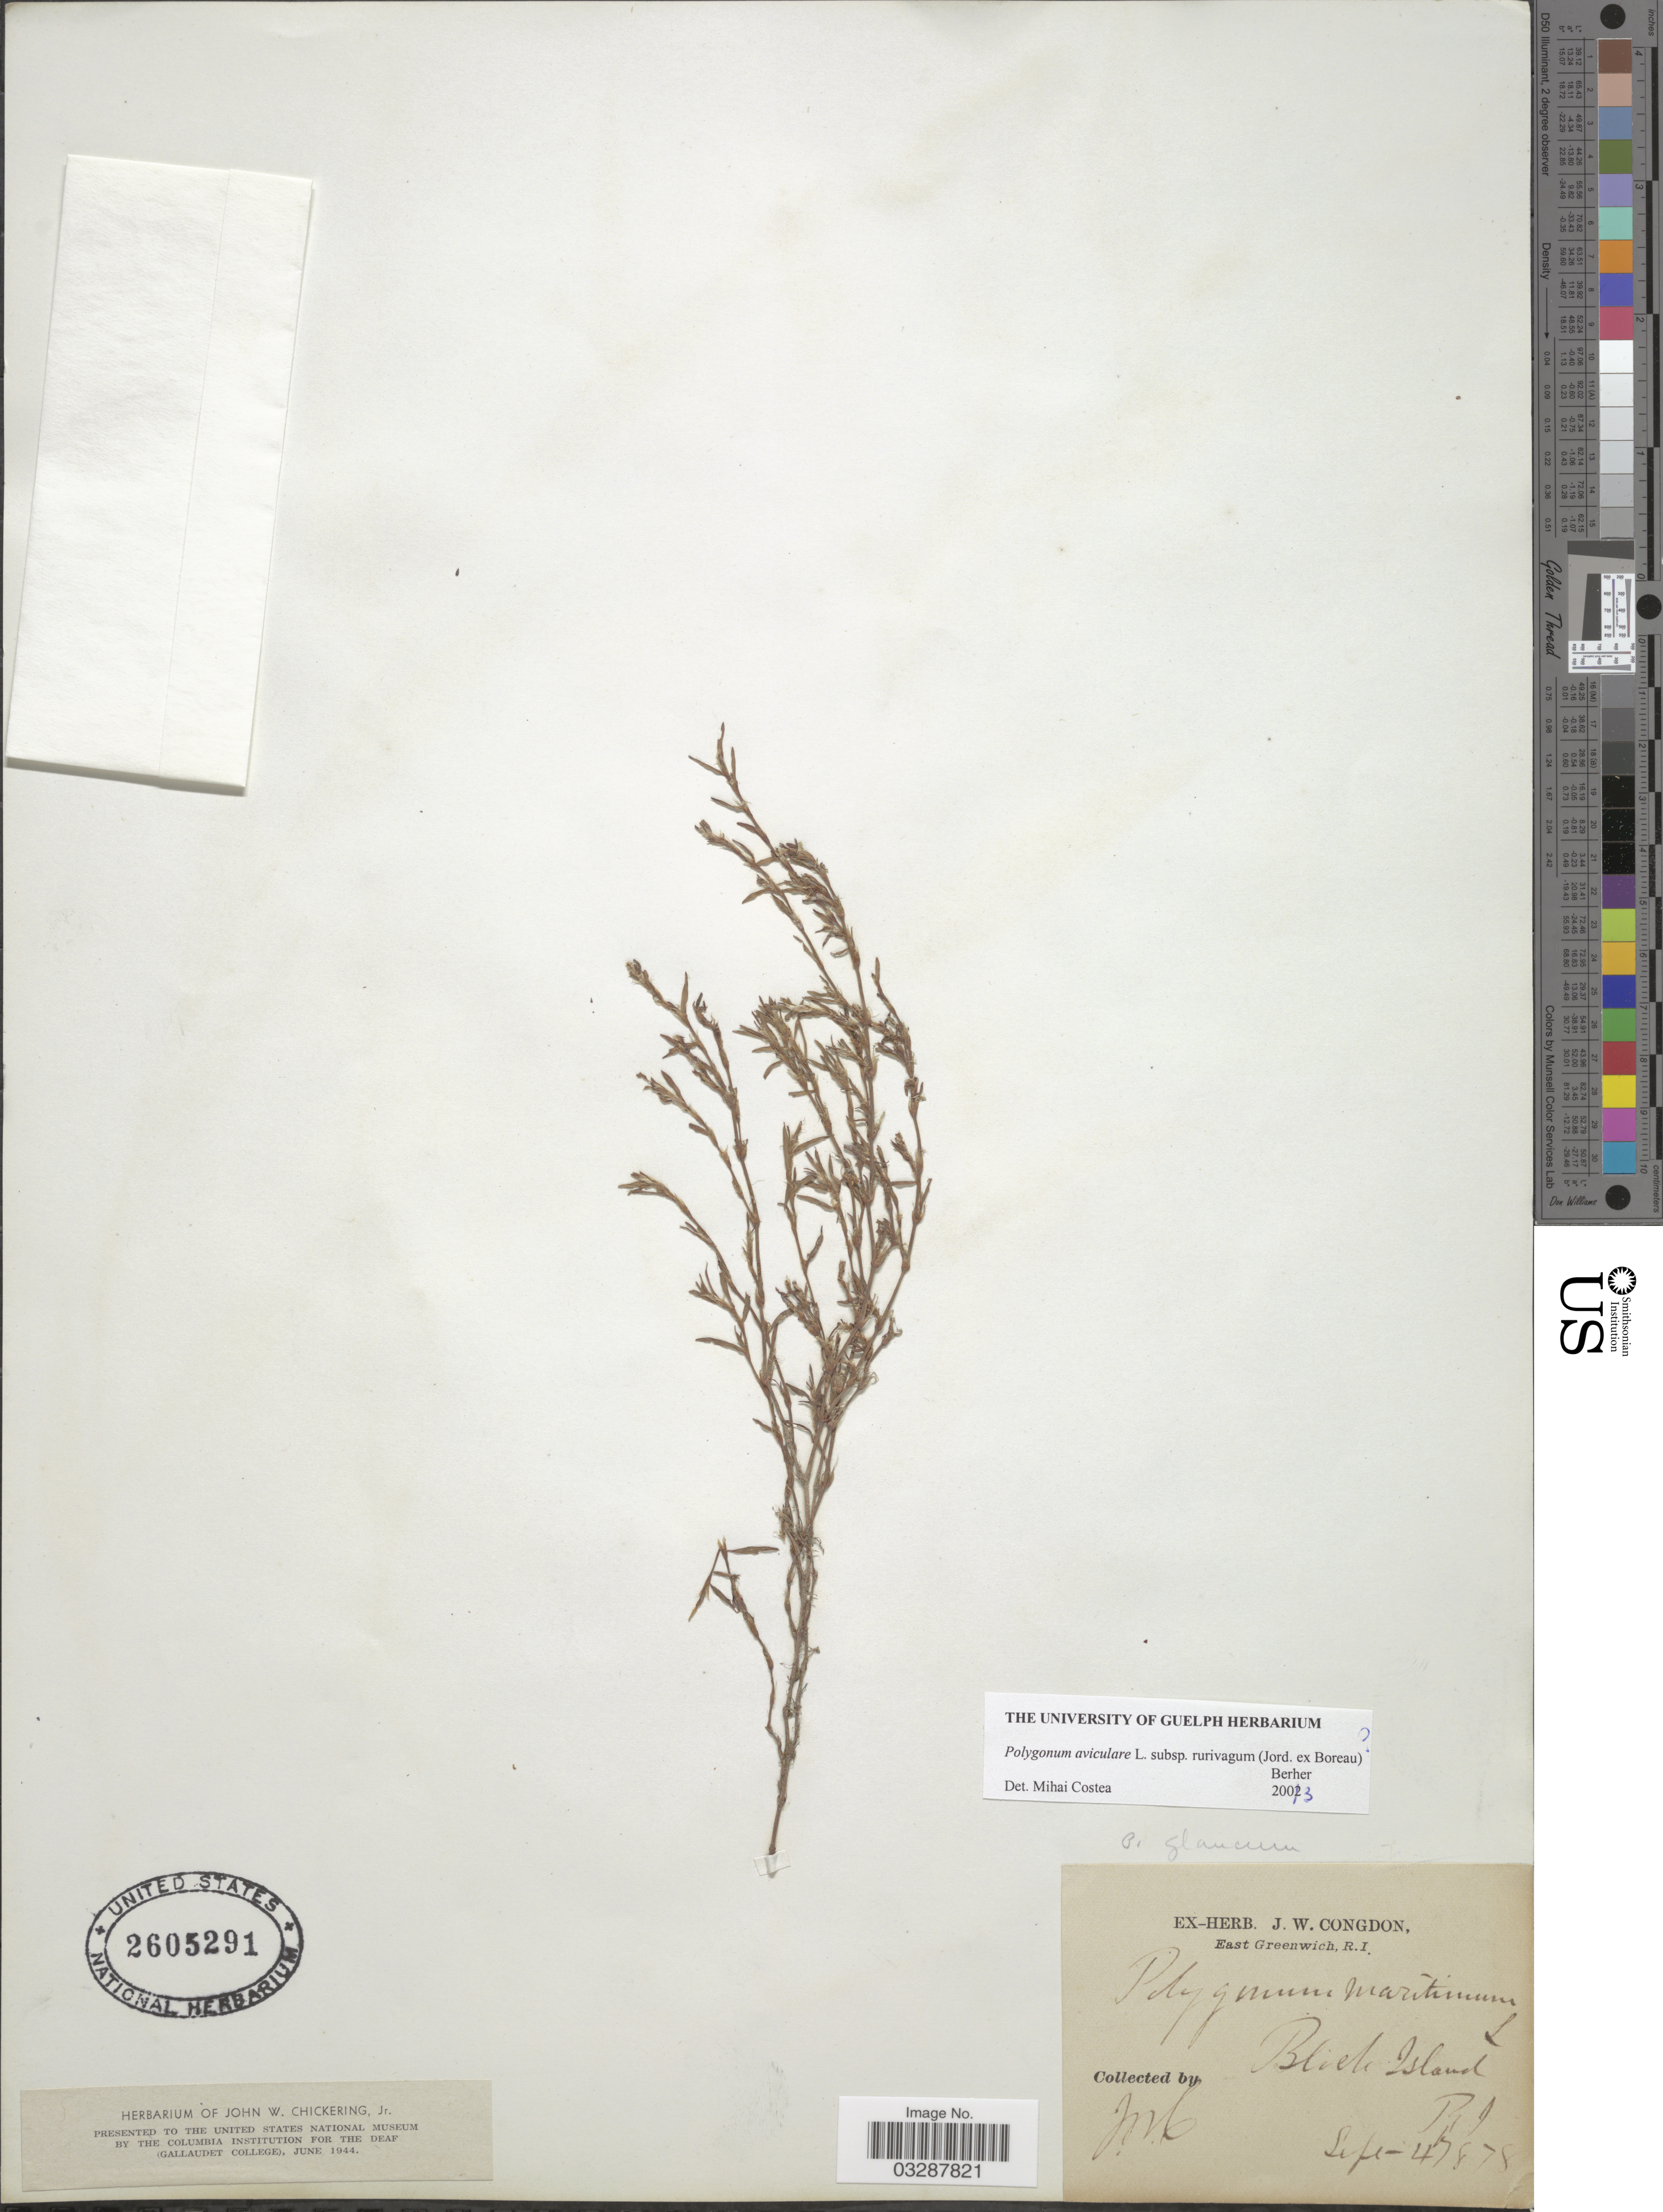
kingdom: Plantae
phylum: Tracheophyta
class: Magnoliopsida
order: Caryophyllales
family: Polygonaceae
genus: Polygonum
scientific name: Polygonum aviculare subsp. rurivagum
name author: (Jord. ex Boreau) O. Bolòs & Vigo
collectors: J. W. Congdon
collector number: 47878 ?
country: United States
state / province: Rhode Island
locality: Block Island, R.I.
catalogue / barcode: US 2605291